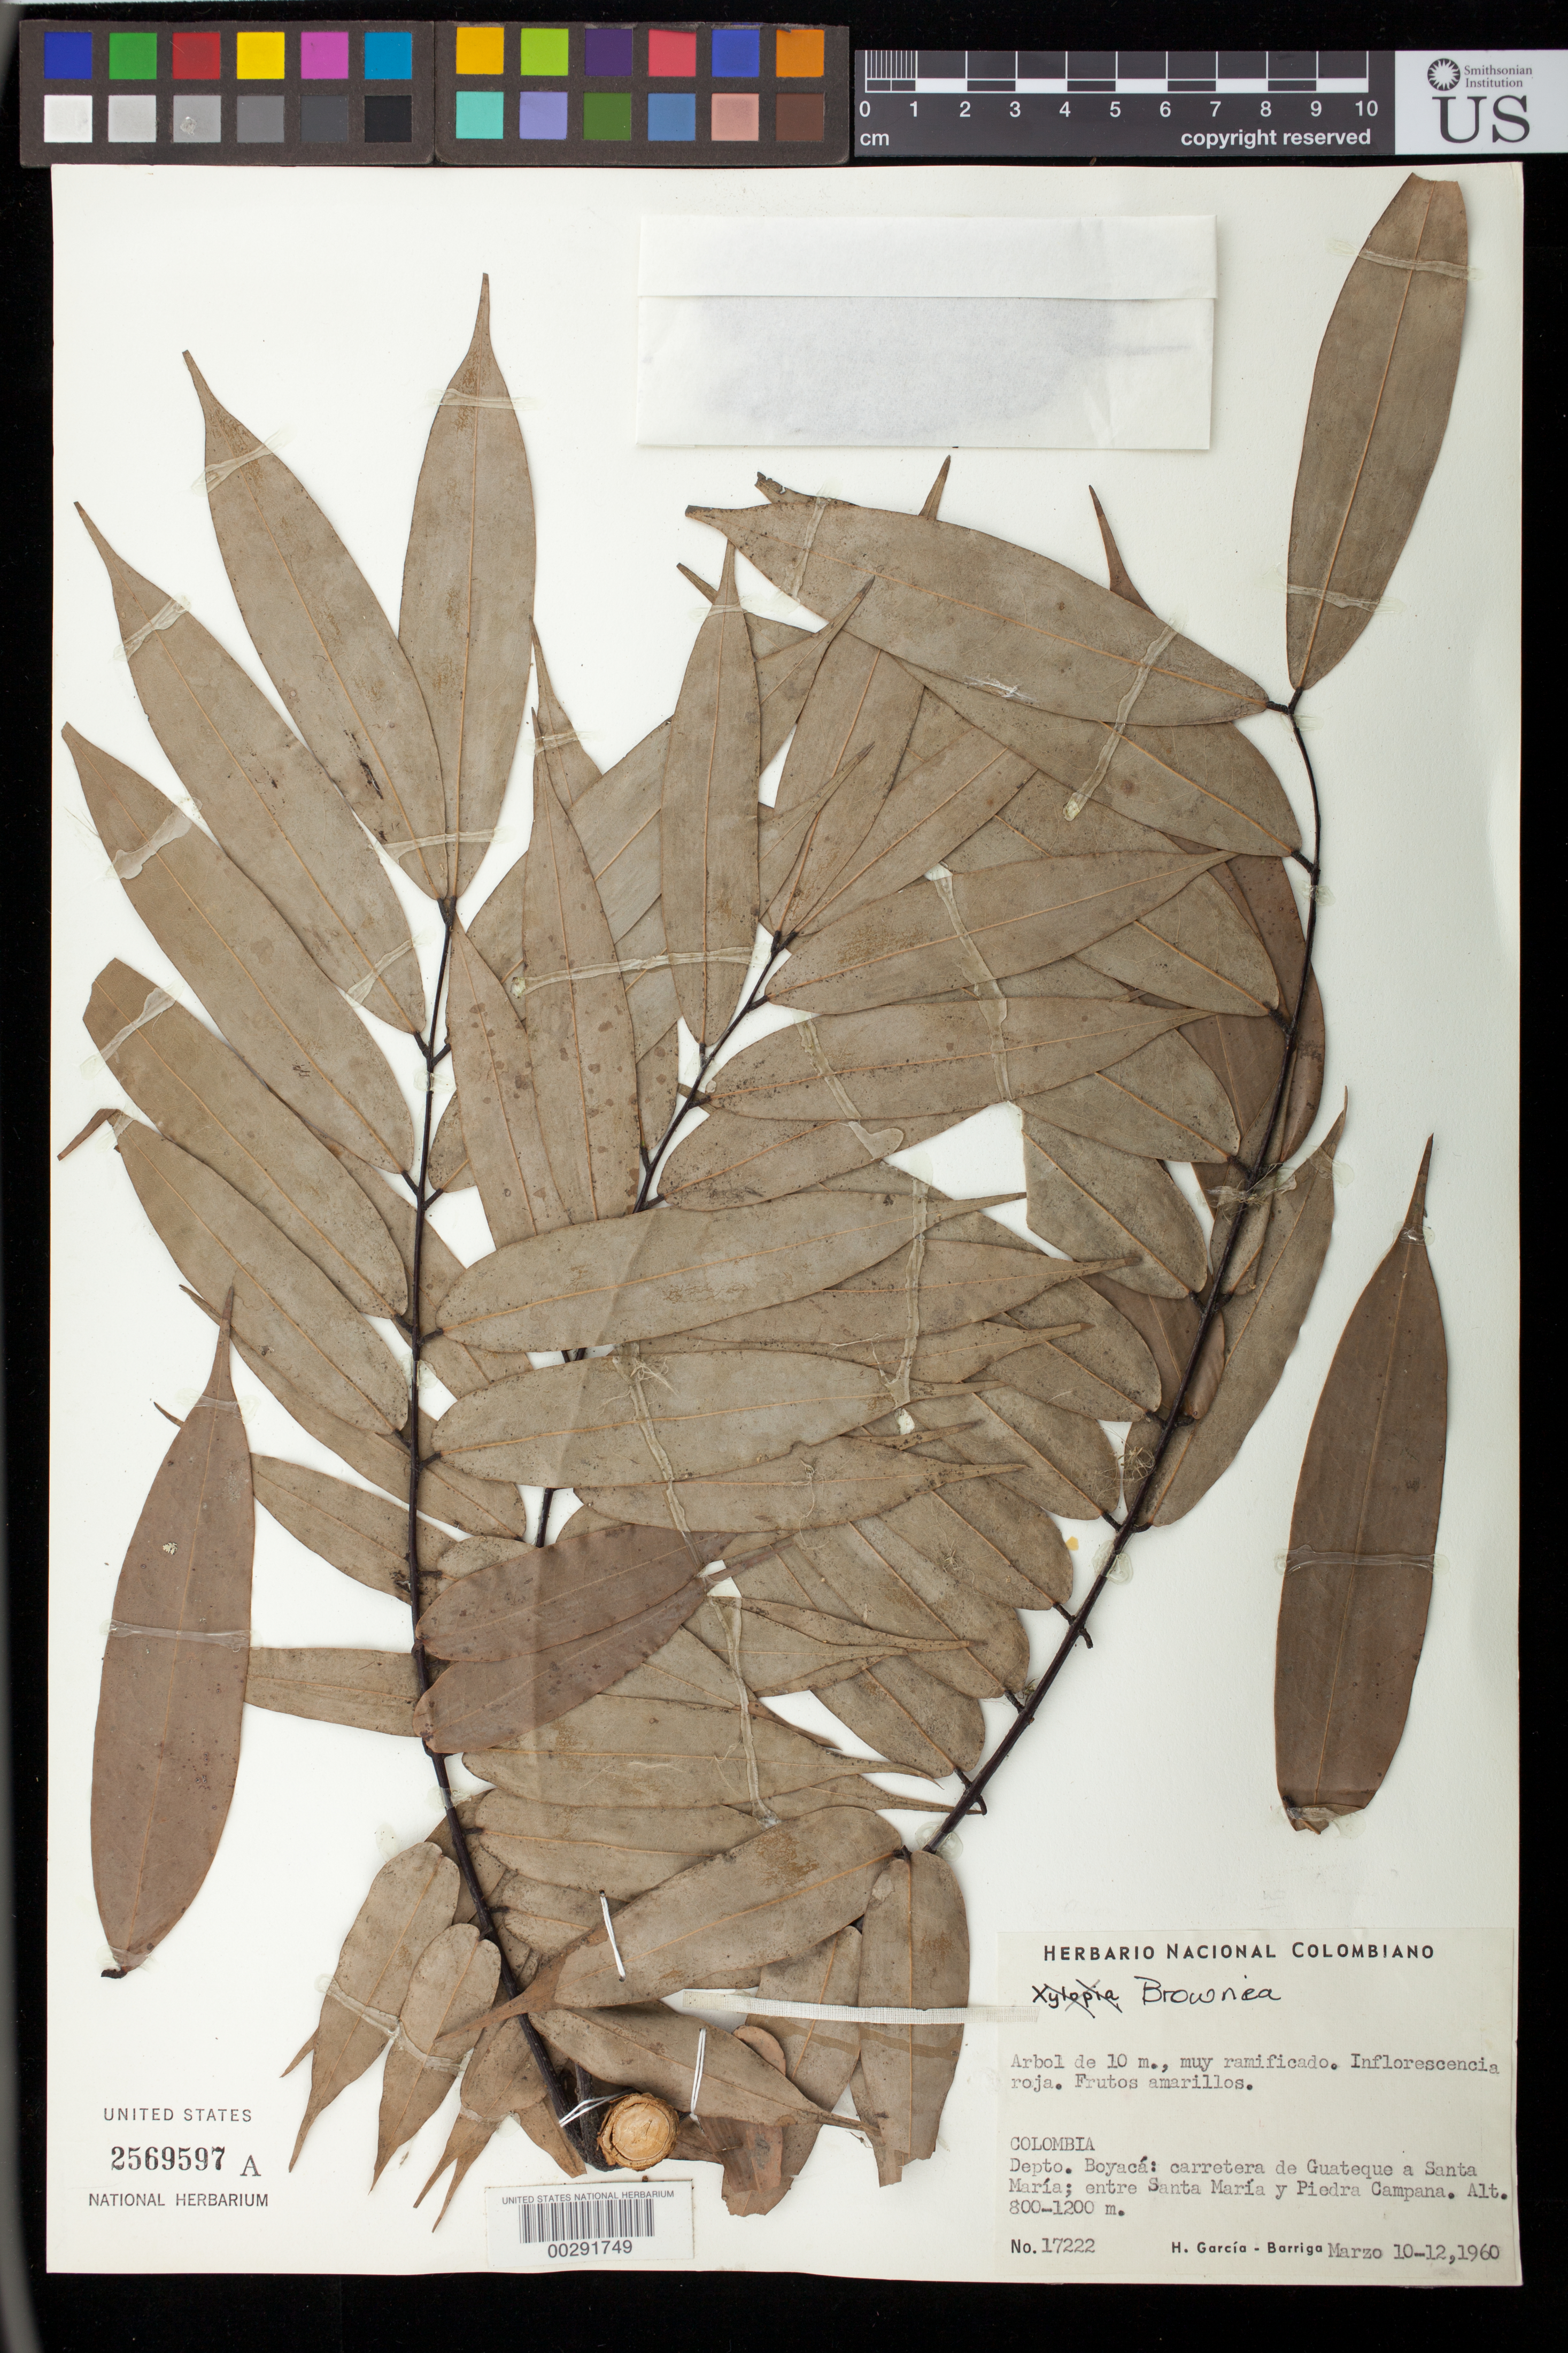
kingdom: Plantae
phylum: Tracheophyta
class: Magnoliopsida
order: Fabales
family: Fabaceae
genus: Brownea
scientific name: Brownea enricii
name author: Quiñones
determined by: Santos-Silva, J.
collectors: H. García Barriga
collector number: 17222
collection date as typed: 10 Mar 1960 to 12 Mar 1960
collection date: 1960-03-10/1960-03-12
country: Colombia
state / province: Boyacá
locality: Road from Guateque to Santa Maria; between Santa Maria and Piedra Campana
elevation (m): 800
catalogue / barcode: US 2569597A